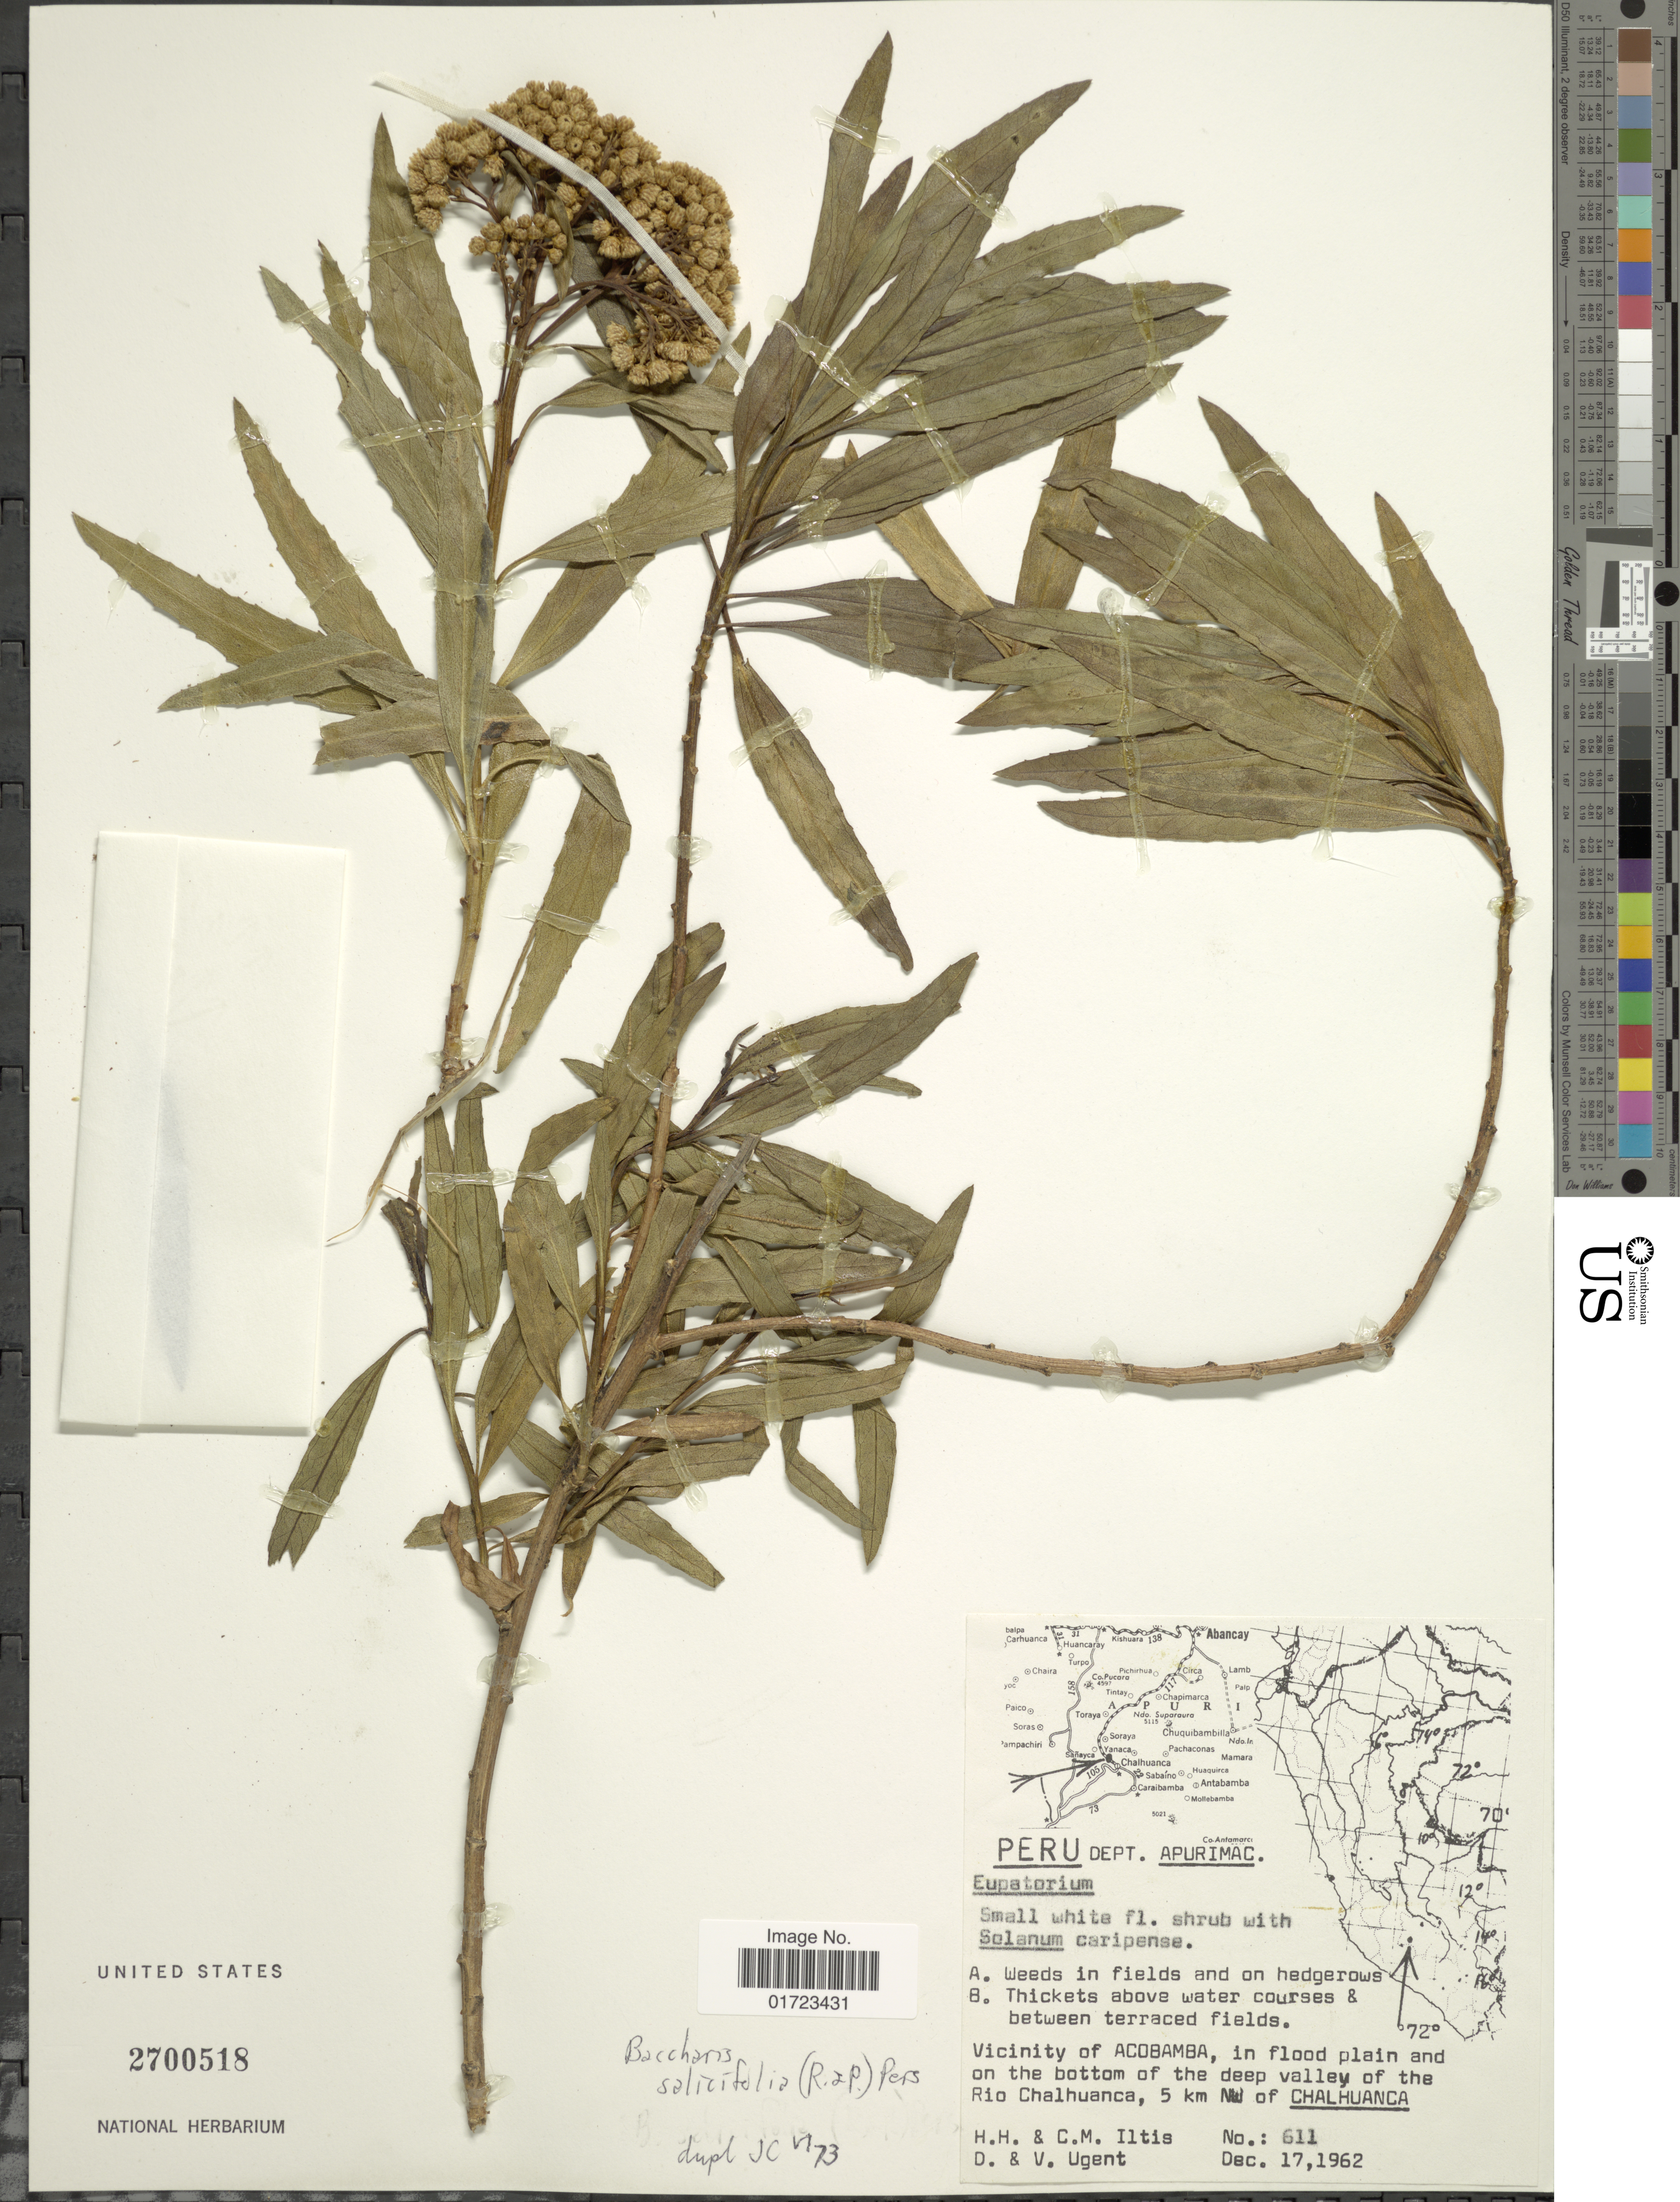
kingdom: Plantae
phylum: Tracheophyta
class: Magnoliopsida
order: Asterales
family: Asteraceae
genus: Baccharis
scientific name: Baccharis salicifolia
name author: (Ruiz & Pav.) Pers.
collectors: H. H. Iltis, C. M Iltis, D. Ugent & V. Ugent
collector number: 611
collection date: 1962-12-17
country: Peru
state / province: Apurímac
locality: Peru Dept. Apurimac. Vicinity of Acobamba, in flood plain and on the bottom of the deep valley of the Rio Chalhuanuca, 5 km NW of Chalhuanca.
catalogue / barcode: US 2700518